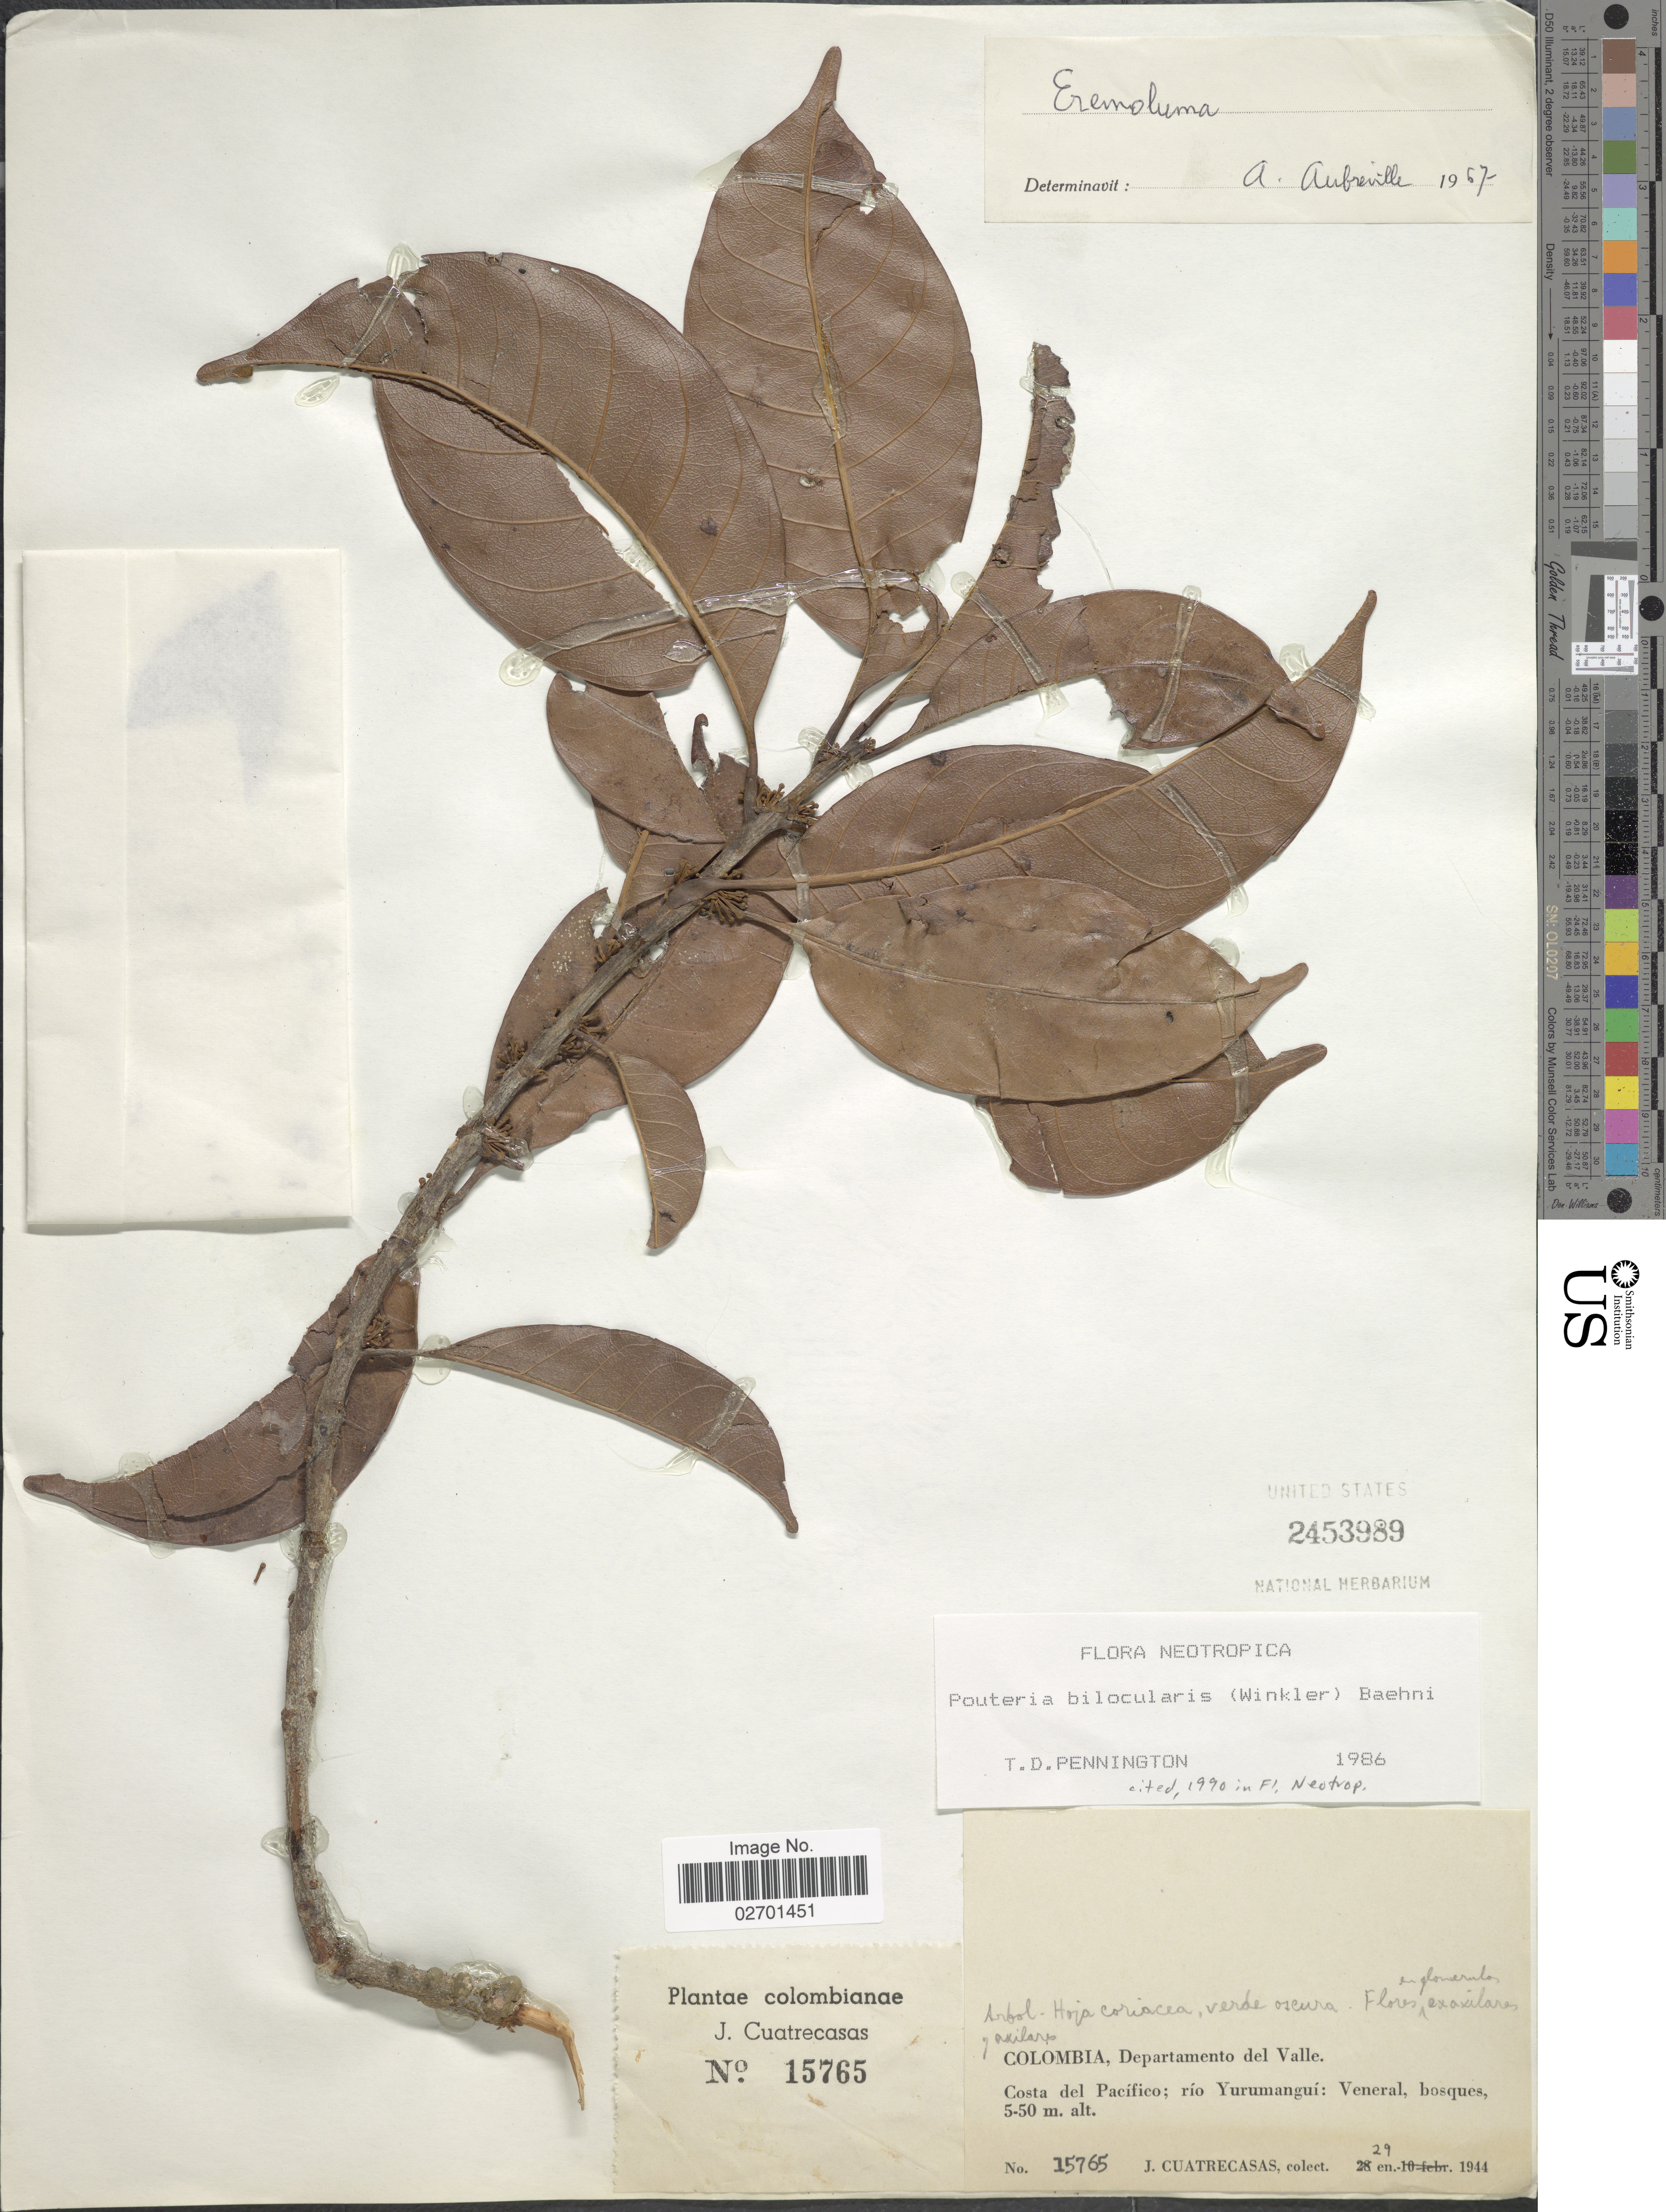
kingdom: Plantae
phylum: Tracheophyta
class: Magnoliopsida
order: Ericales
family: Sapotaceae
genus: Pouteria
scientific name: Pouteria bilocularis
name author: (H.J.P. Winkl.) Baehni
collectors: J. Cuatrecasas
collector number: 15765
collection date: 1944-01-29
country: Colombia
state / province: Valle del Cauca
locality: Departamento del Valle, Costa del Pacifico; rio Yurumangu: Veneral, bosques.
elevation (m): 5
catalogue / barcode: US 2453989